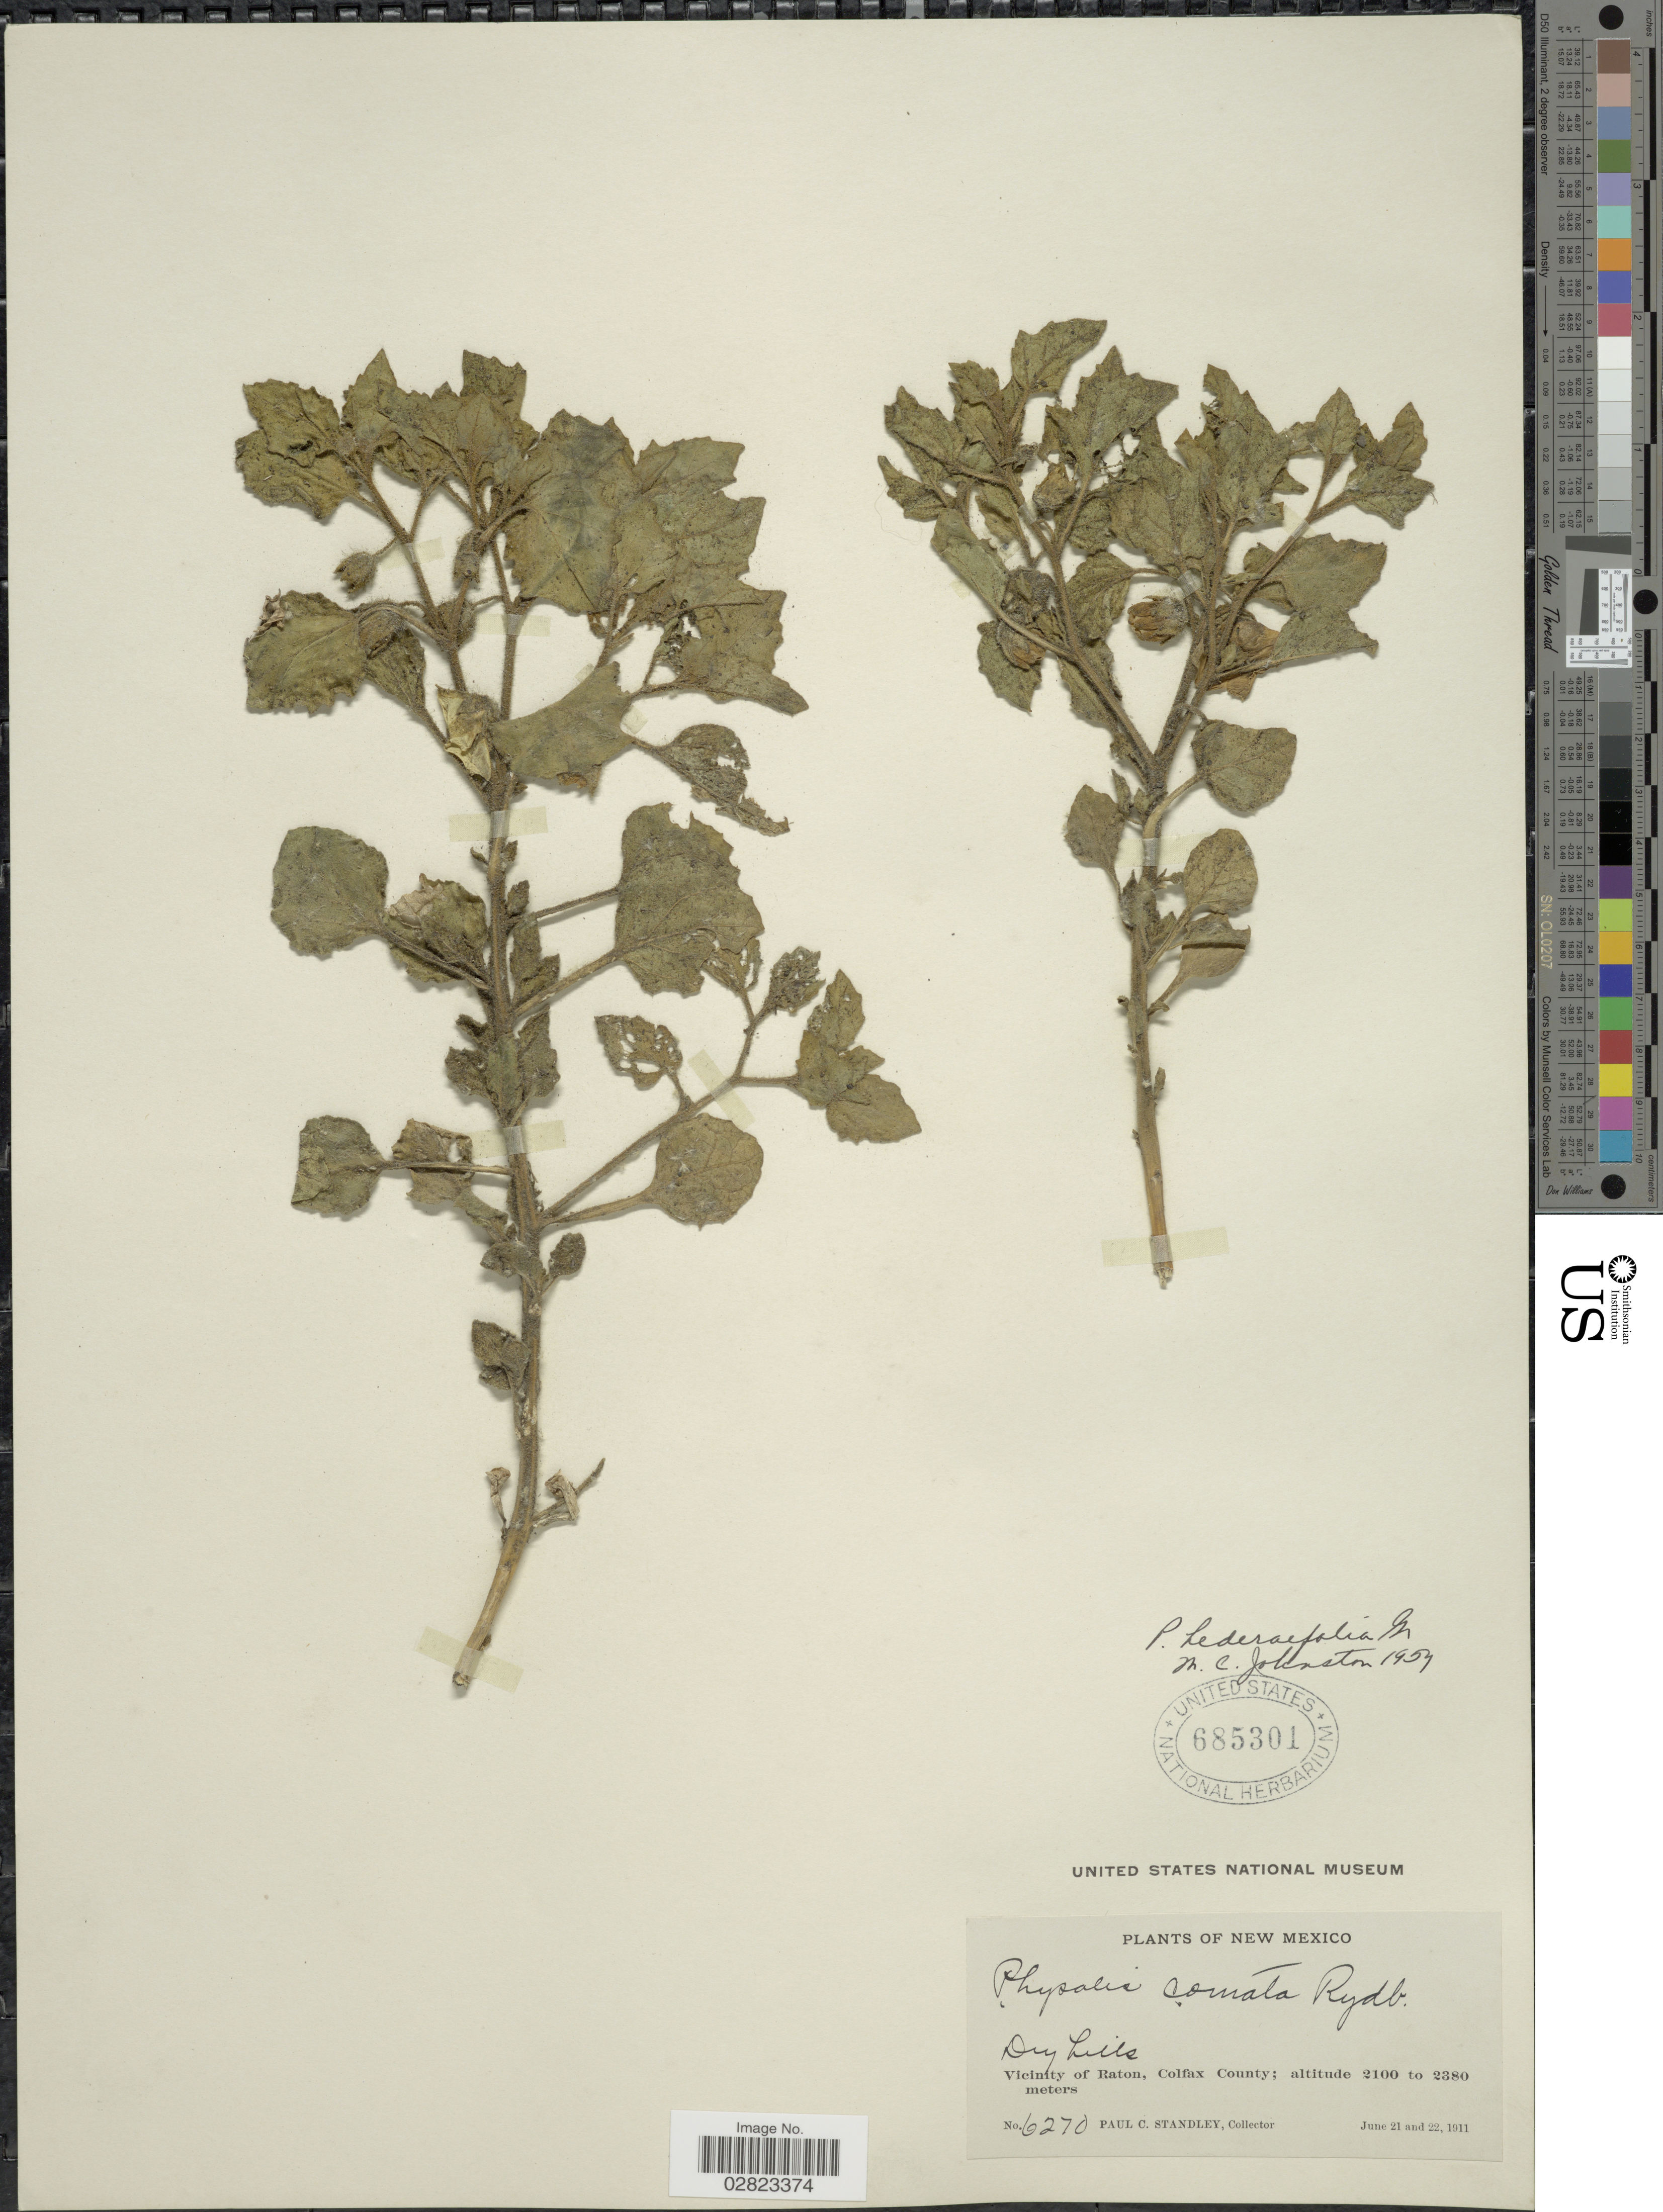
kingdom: Plantae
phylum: Tracheophyta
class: Magnoliopsida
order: Solanales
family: Solanaceae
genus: Physalis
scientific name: Physalis hederifolia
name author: A. Gray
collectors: P. C. Standley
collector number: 6270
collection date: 1911-06-21/1911-06-22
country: United States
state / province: New Mexico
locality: Vicinity of Raton, Colfax County.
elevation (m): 2100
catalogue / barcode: US 685301